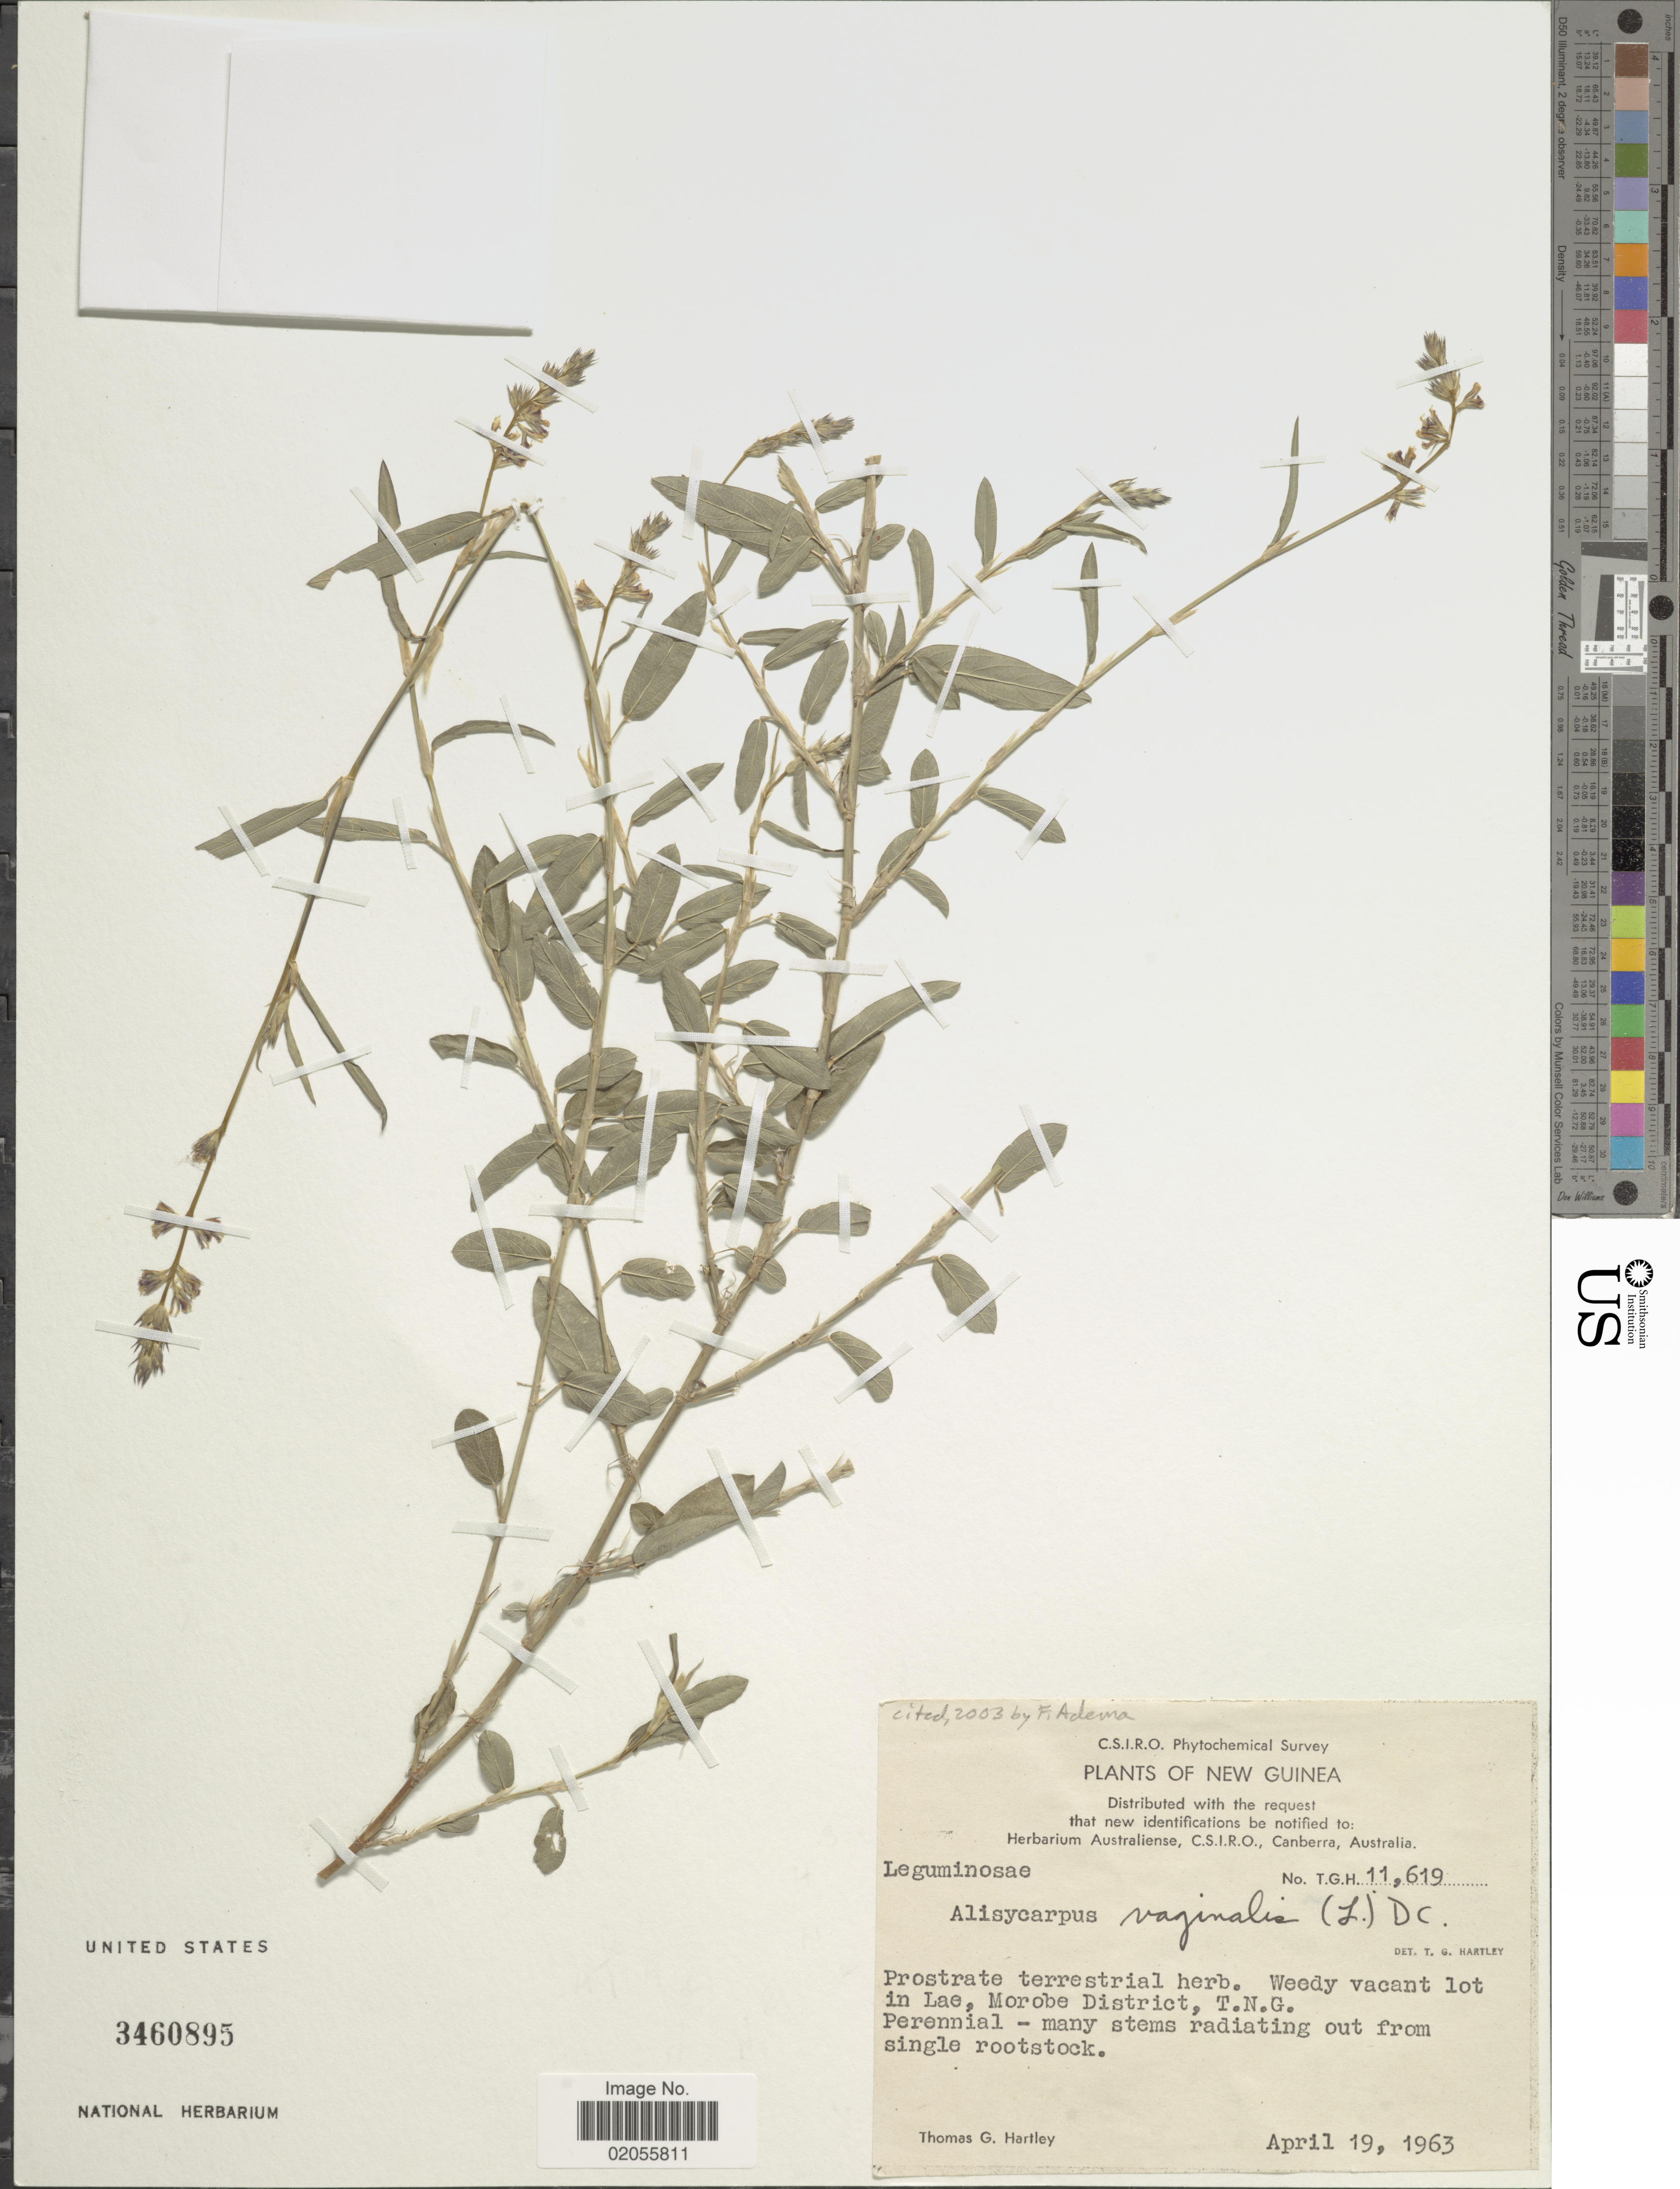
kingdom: Plantae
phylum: Tracheophyta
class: Magnoliopsida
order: Fabales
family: Fabaceae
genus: Alysicarpus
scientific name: Alysicarpus vaginalis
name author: (L.) DC.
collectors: T. G. Hartley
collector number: T.G.H. 11619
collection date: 1963-04-19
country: Papua New Guinea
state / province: Morobe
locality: New Guinea, Weedy vacant lot in Lae, Morobe District, T. N. G.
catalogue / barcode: US 3460895